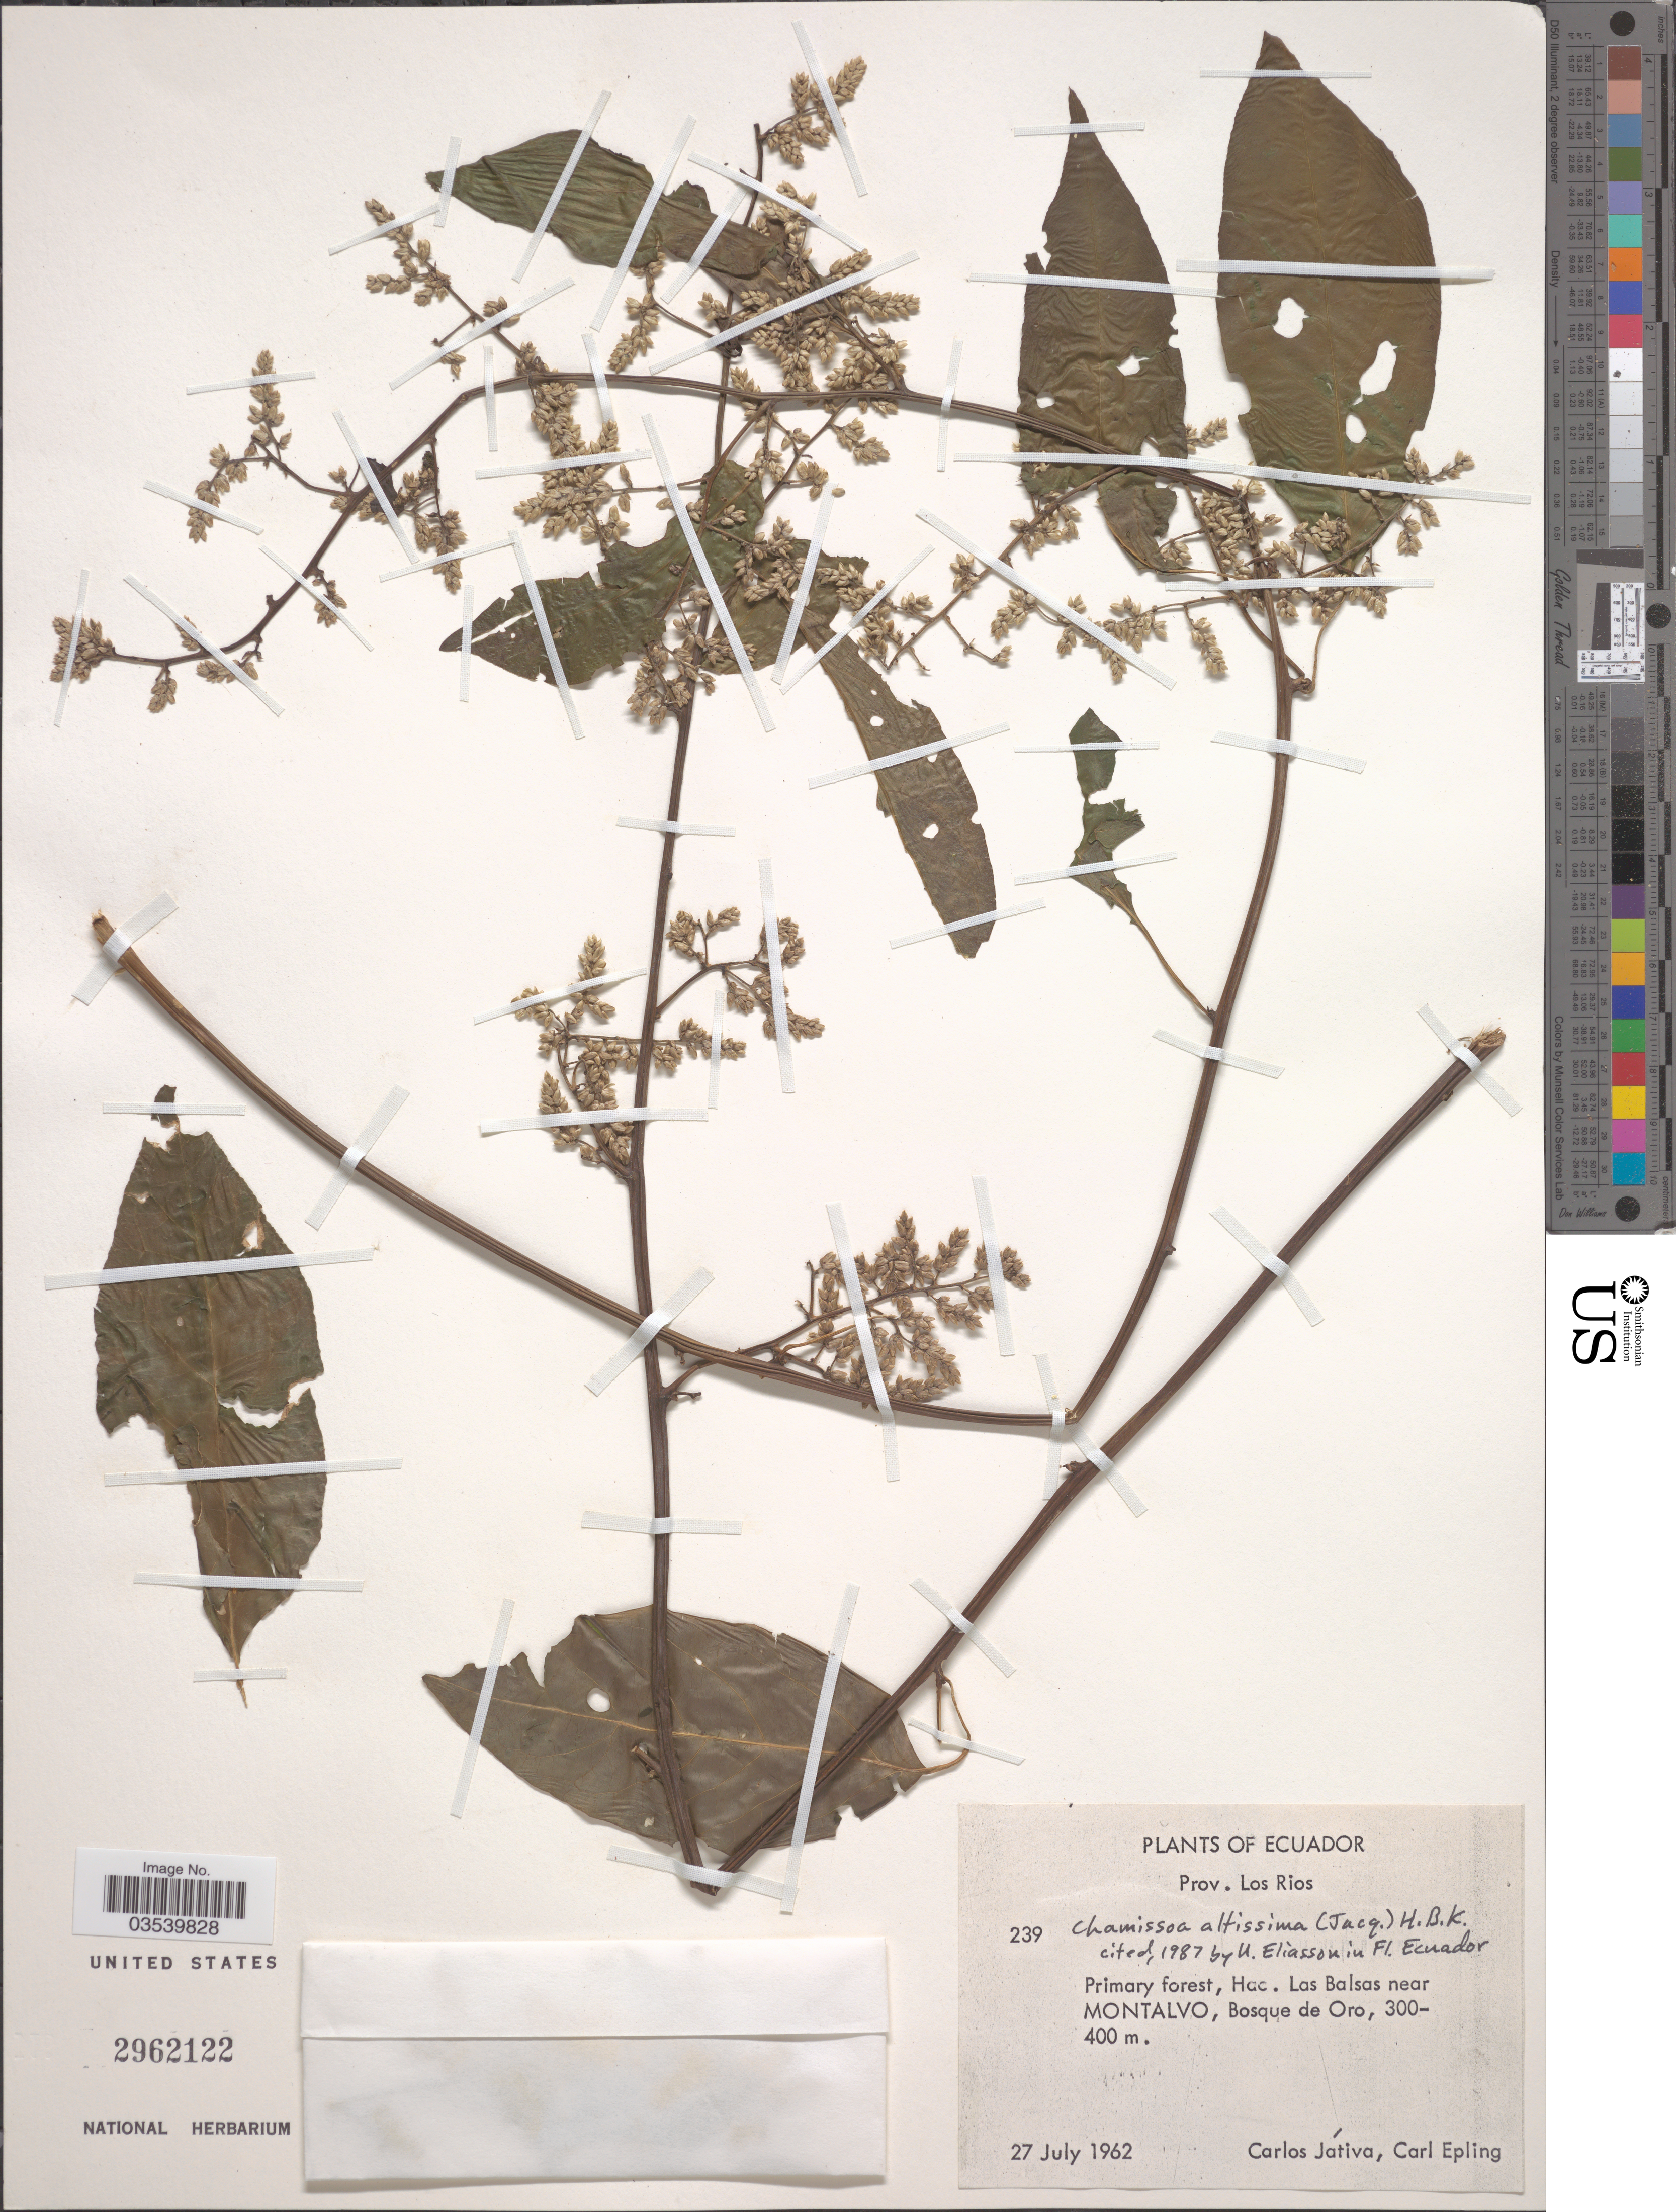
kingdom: Plantae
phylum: Tracheophyta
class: Magnoliopsida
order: Caryophyllales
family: Amaranthaceae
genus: Chamissoa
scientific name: Chamissoa altissima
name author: (Jacq.) Kunth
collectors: C. D. Játiva & C. C. Epling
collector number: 239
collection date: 1962-07-27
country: Ecuador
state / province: Los Ríos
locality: Hac. Las Balsas near Montalvo, Bosque de Oro.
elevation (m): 300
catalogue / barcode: US 2962122